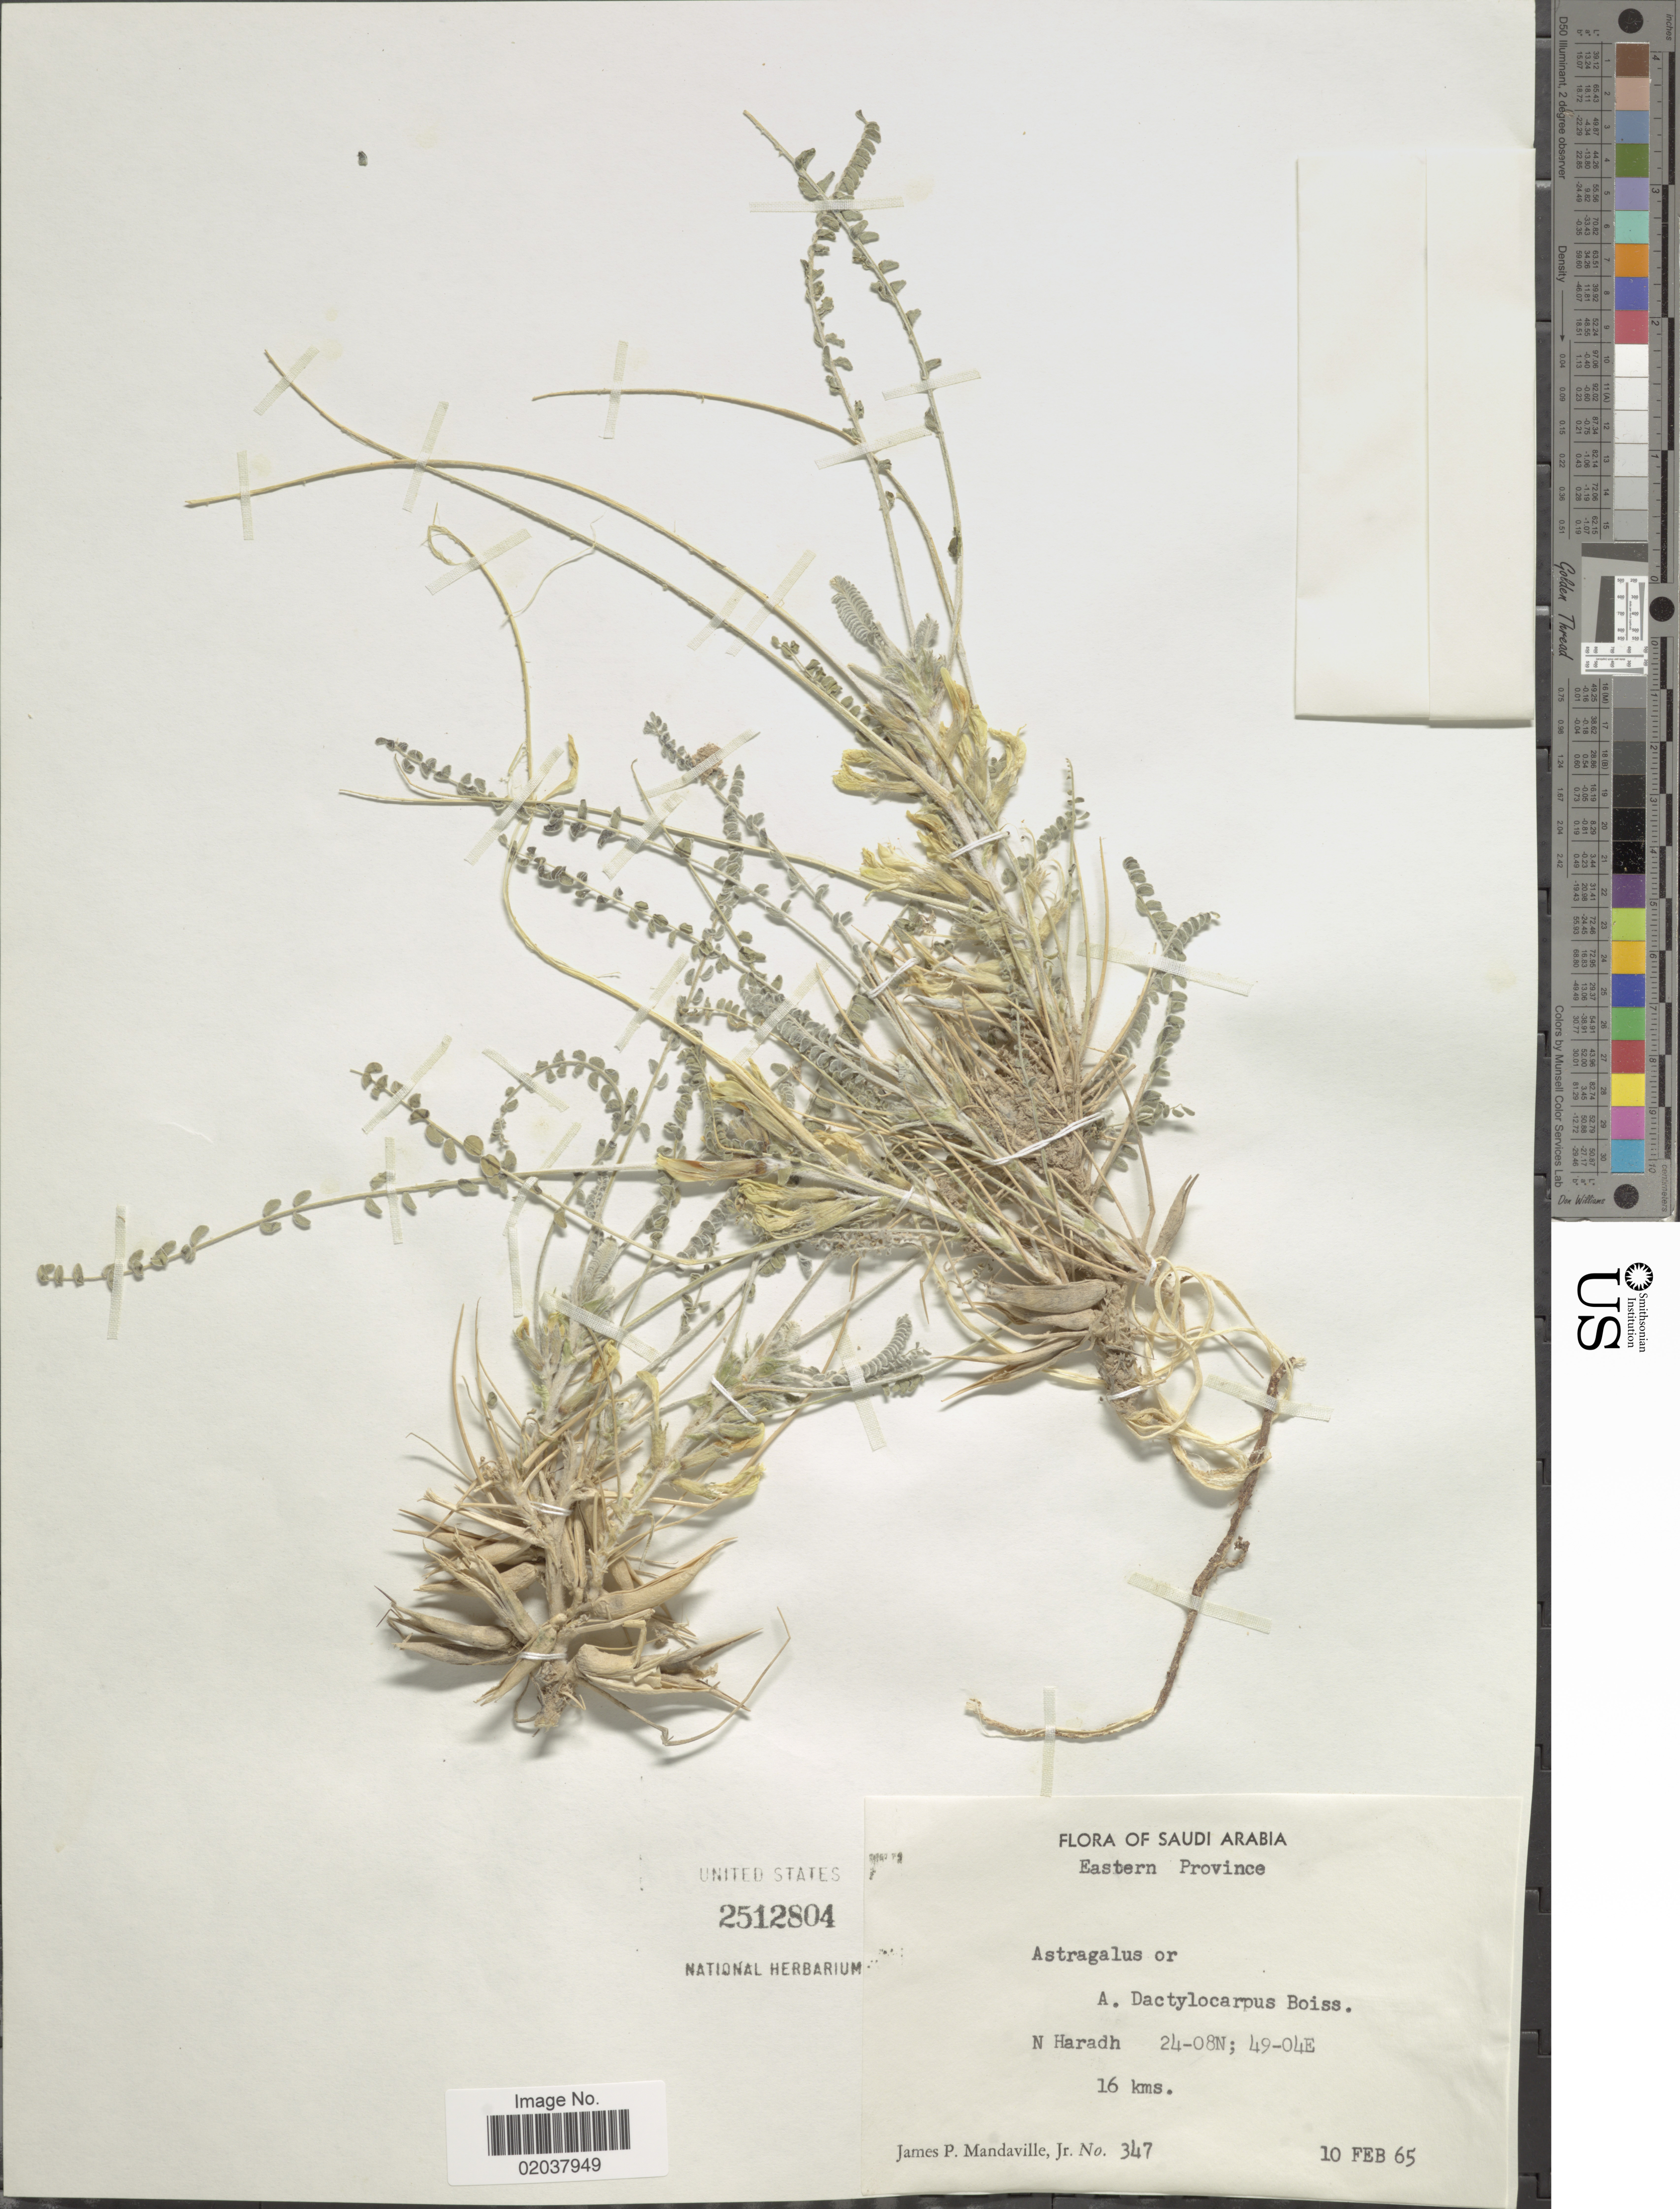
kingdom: Plantae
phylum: Tracheophyta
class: Magnoliopsida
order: Fabales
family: Fabaceae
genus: Astragalus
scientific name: Astragalus dactylocarpus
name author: Boiss.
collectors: J. Mandaville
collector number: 347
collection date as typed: Transcribed d/m/y: 10/2/65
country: Saudi Arabia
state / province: Ash Sharqiyah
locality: Eastern Province. N Haradh 16 kms.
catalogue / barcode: US 2512804